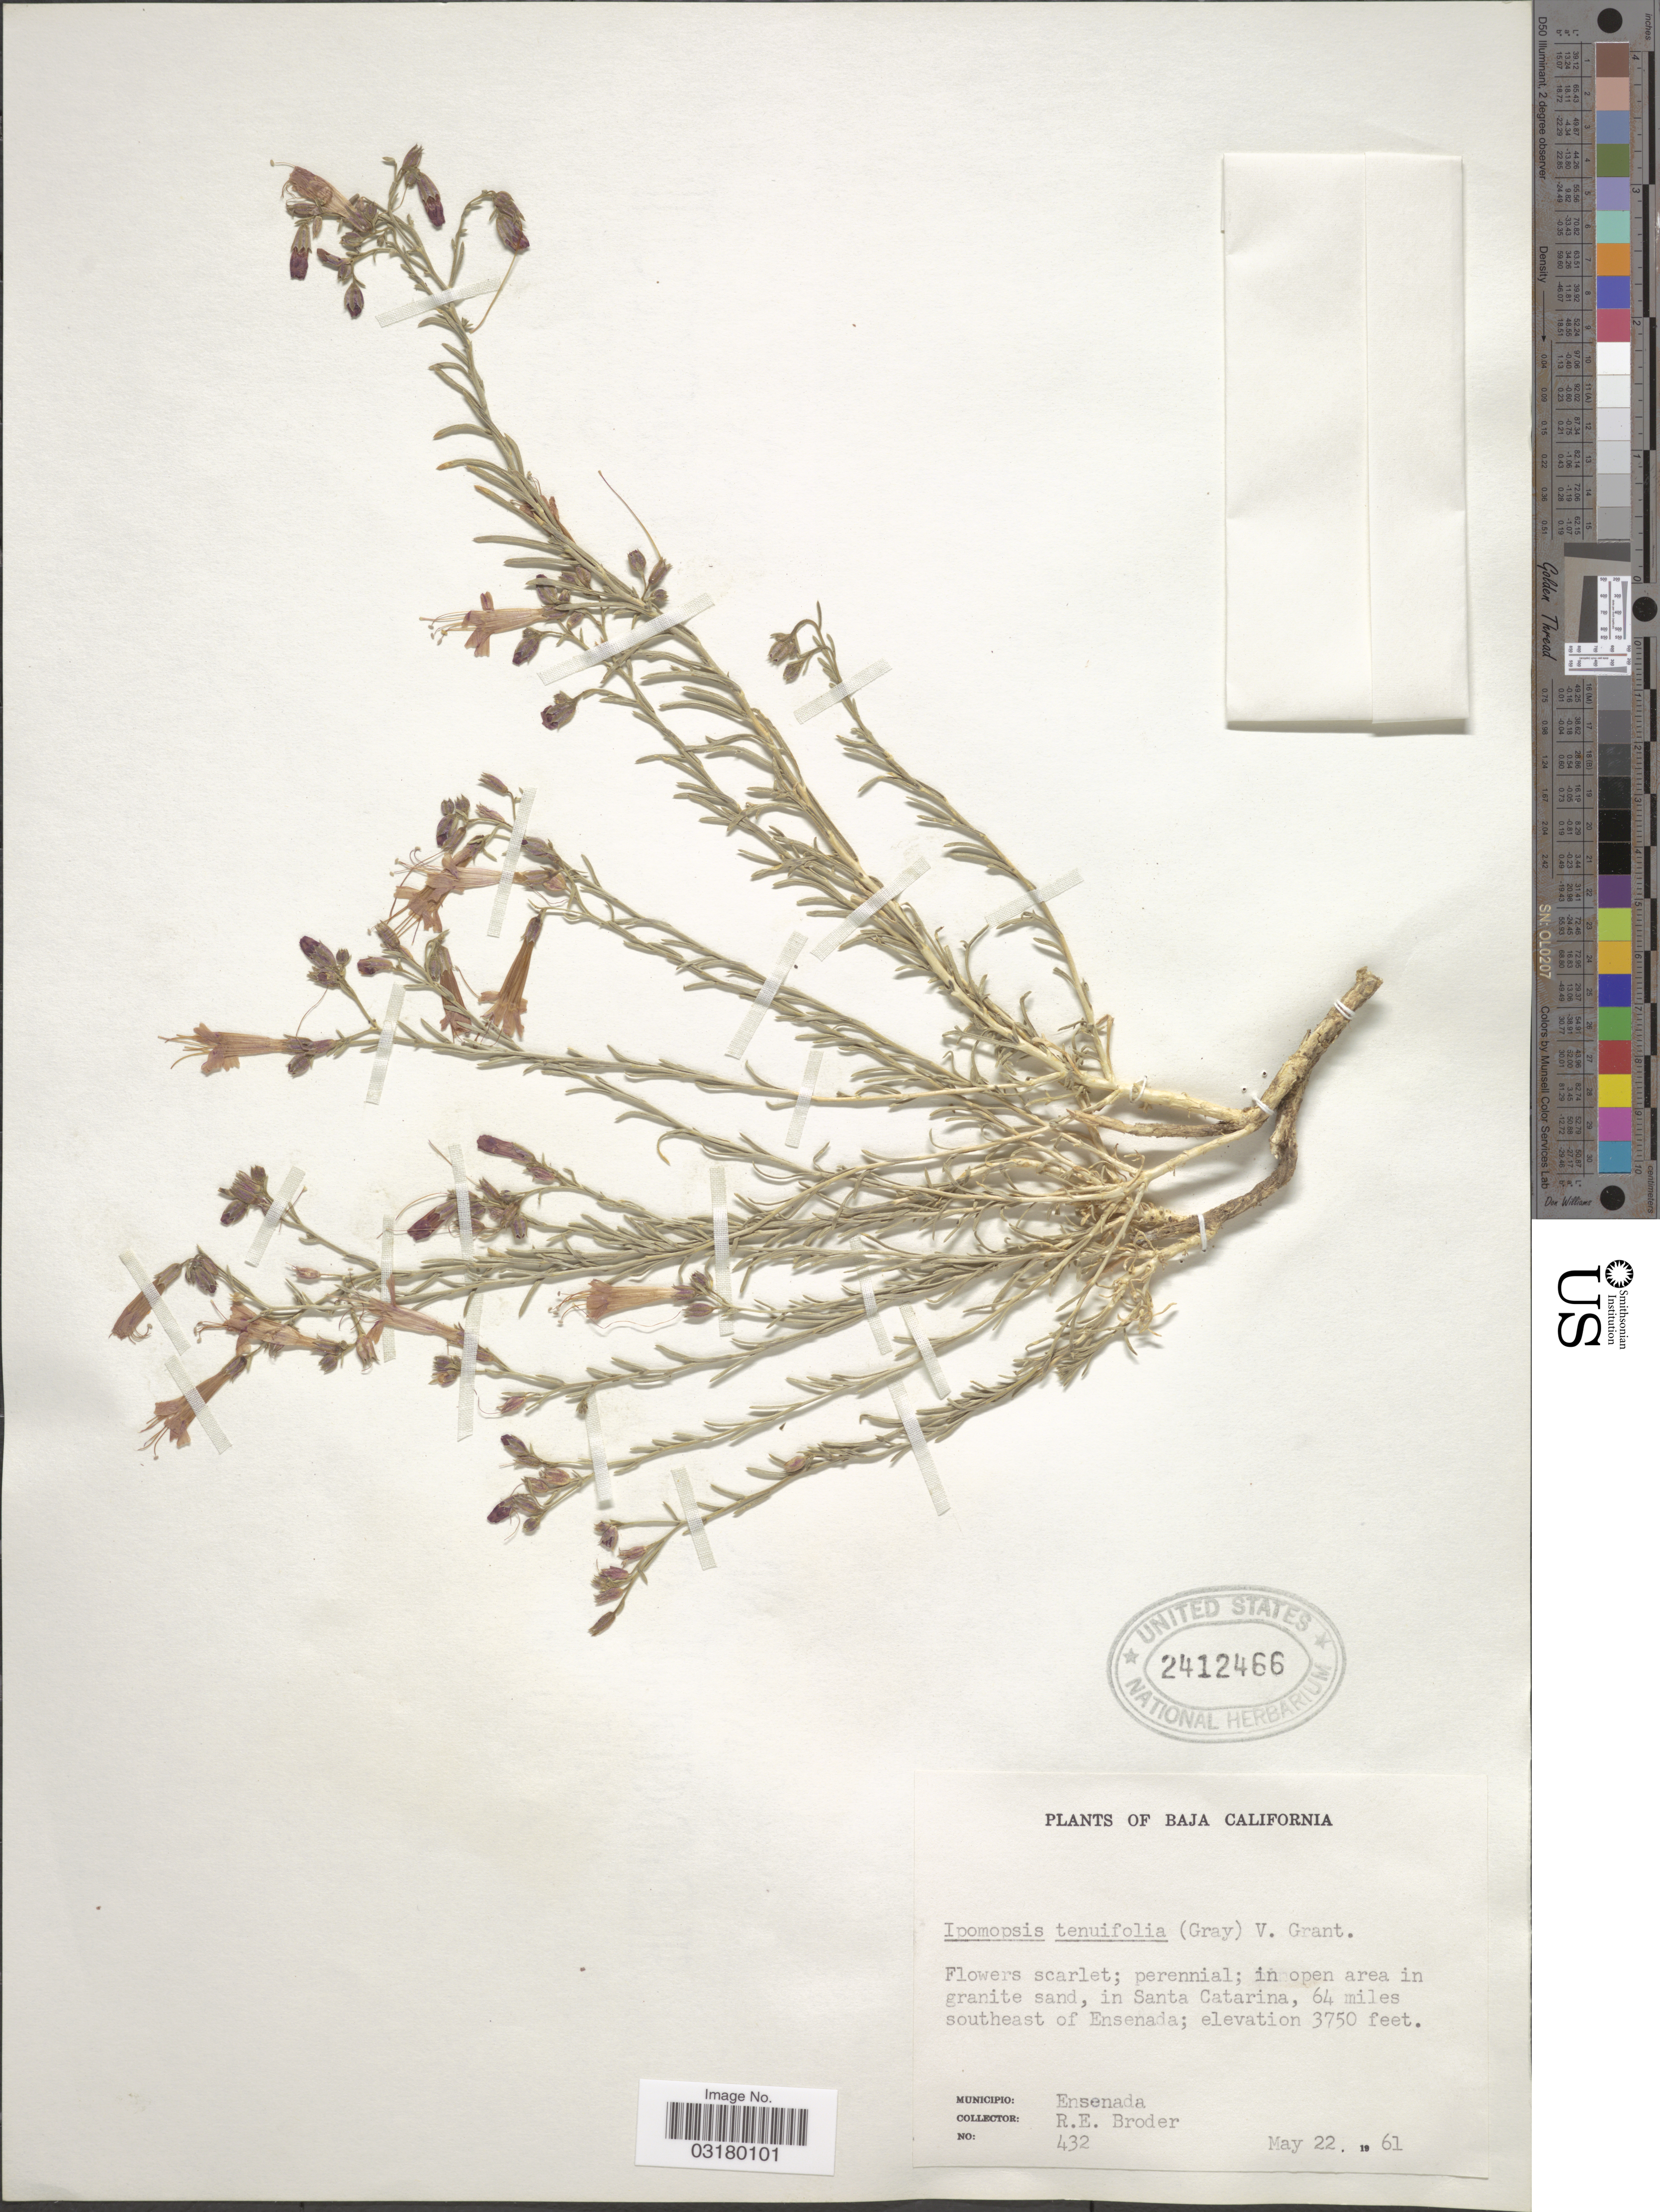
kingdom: Plantae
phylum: Tracheophyta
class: Magnoliopsida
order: Ericales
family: Polemoniaceae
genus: Ipomopsis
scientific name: Ipomopsis tenuifolia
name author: (A. Gray) V.E. Grant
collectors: R. Broder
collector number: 432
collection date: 1961-05-22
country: Mexico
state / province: Baja California Norte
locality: In Santa Catarina, 64 miles southeast of Ensenada.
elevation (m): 1143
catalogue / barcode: US 2412466